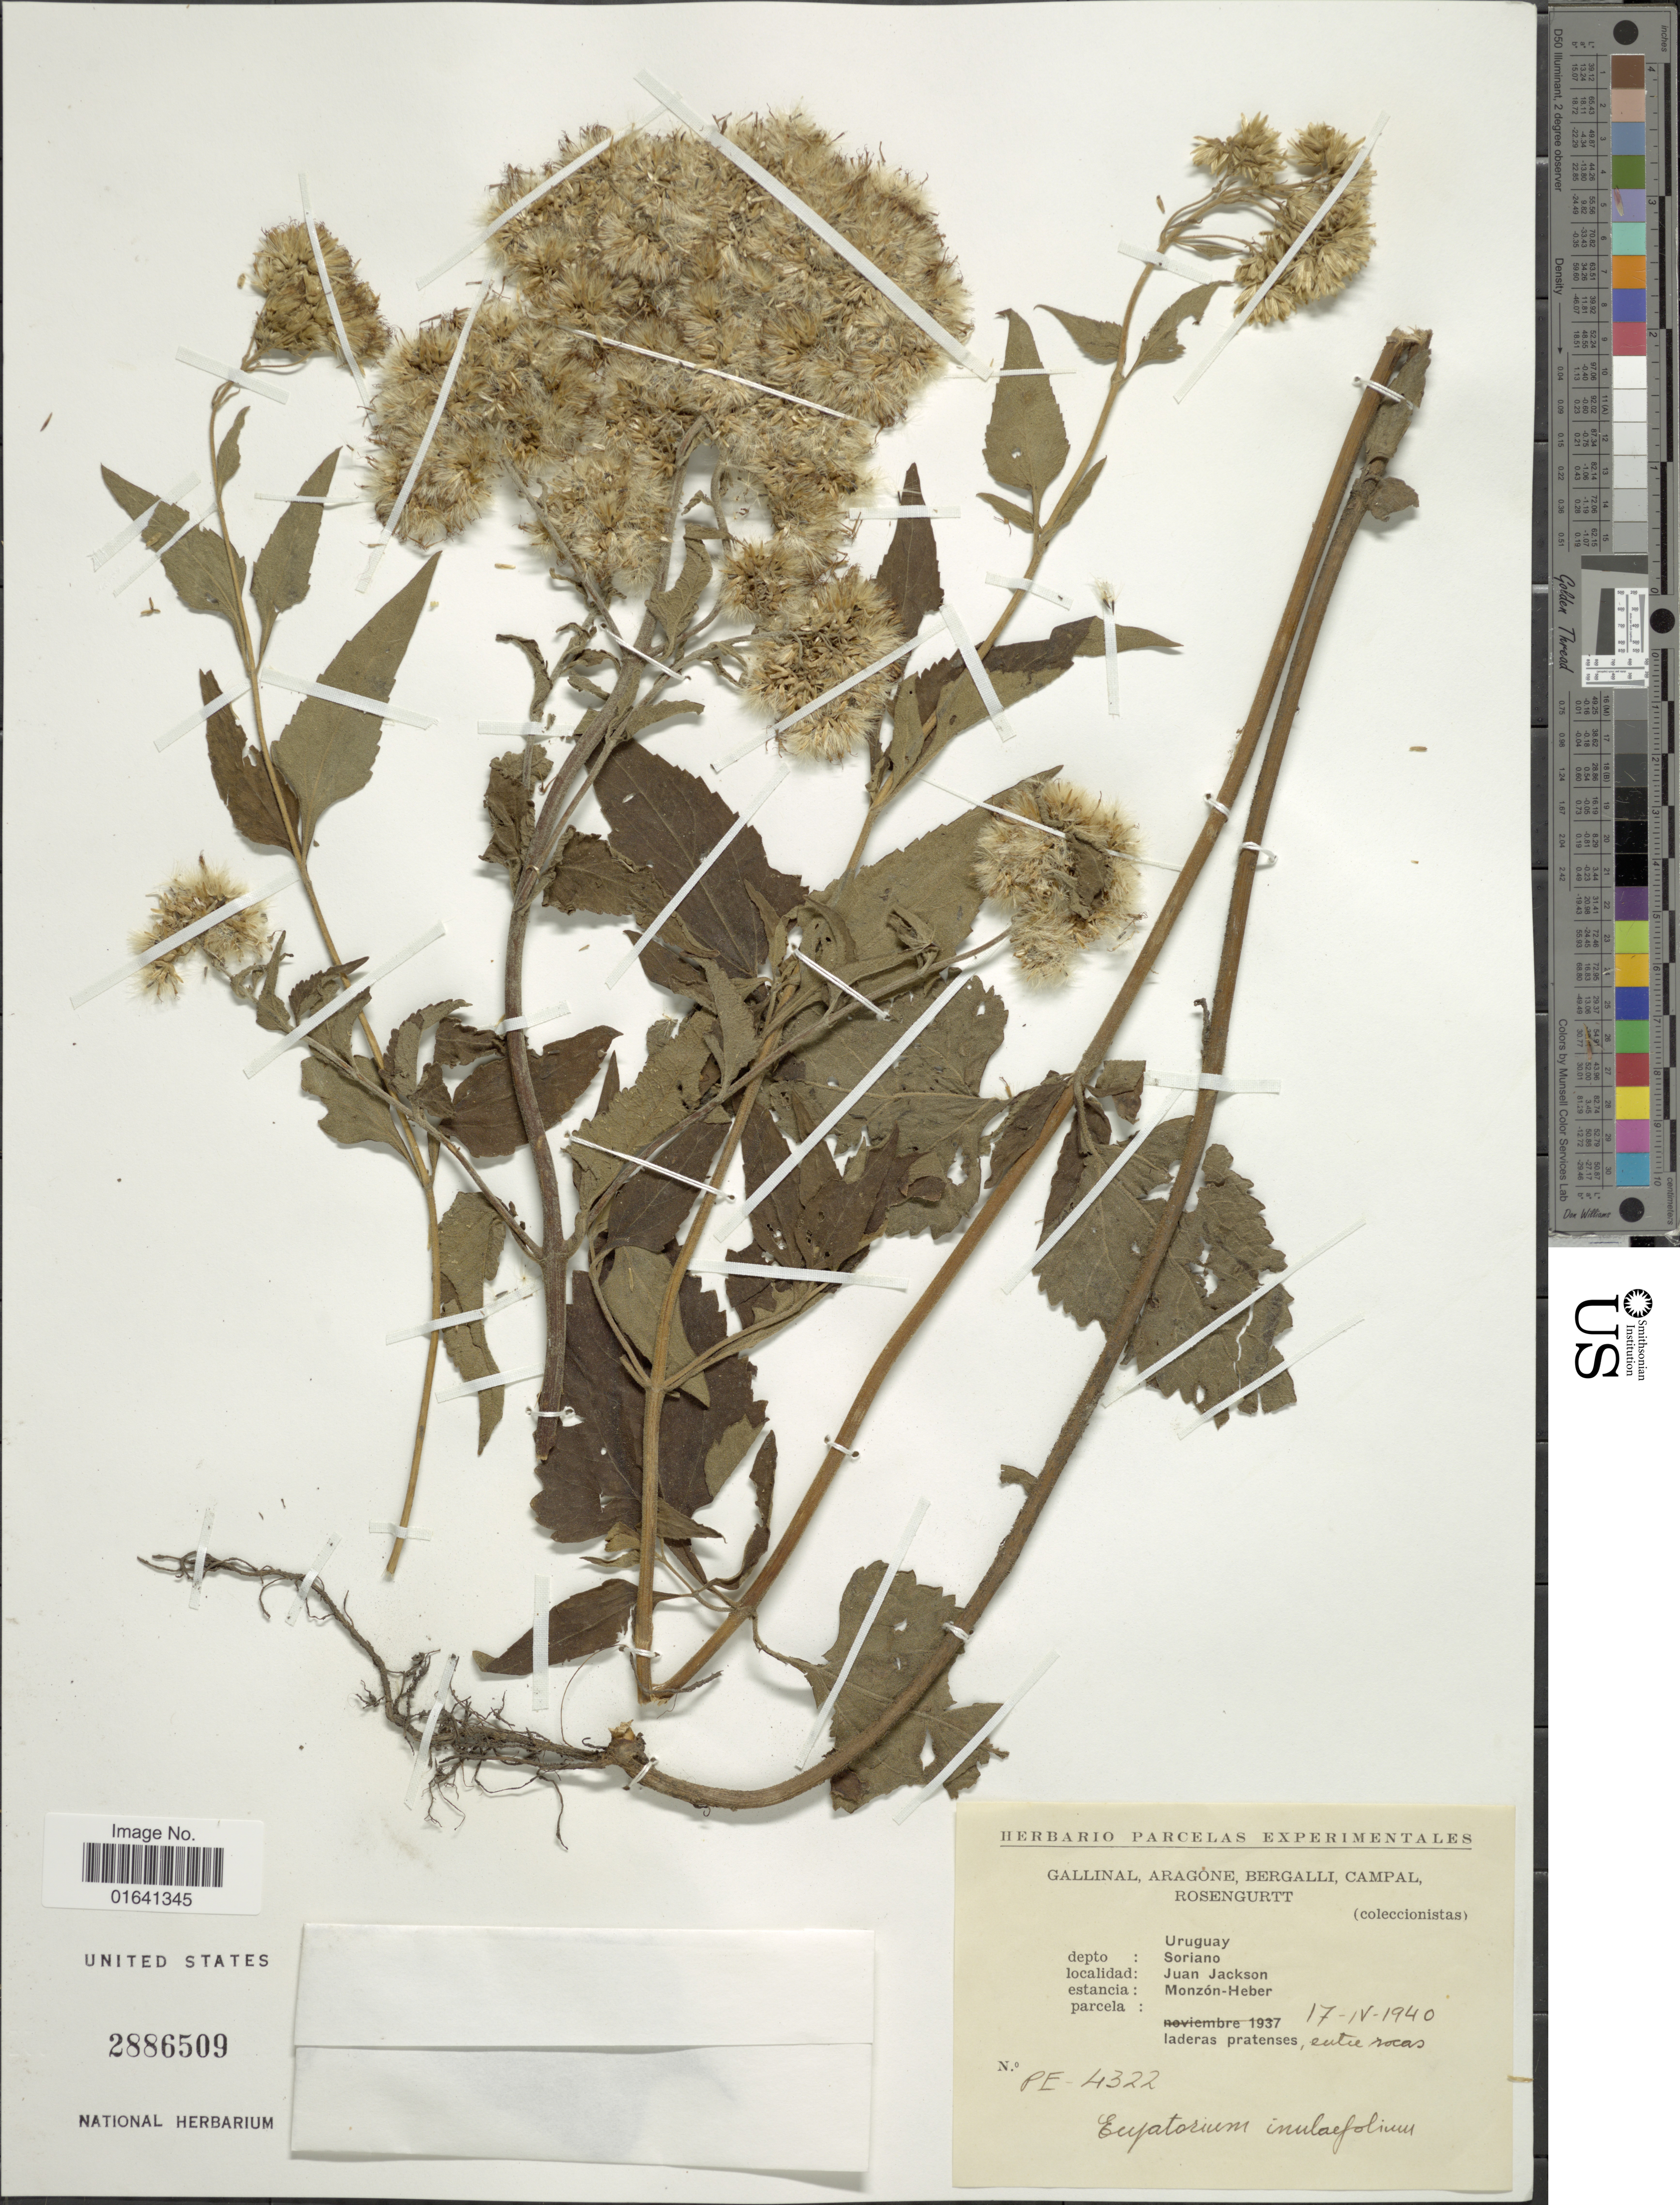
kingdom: Plantae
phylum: Tracheophyta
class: Magnoliopsida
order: Asterales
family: Asteraceae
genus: Austroeupatorium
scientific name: Austroeupatorium inulaefolium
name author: (Kunth) R.M. King & H. Rob.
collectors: -. Gallinal, -- Aragone, -- Bergalli, -- Campal & Rosengurtt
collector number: PE-4322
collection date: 1940-04-17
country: Uruguay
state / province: Soriano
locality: Depto: Soriano, Juan Jackson, Estancia: Monzón-Heber, Parcela: ladera pratenses, entre rocas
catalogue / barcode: US 2886509